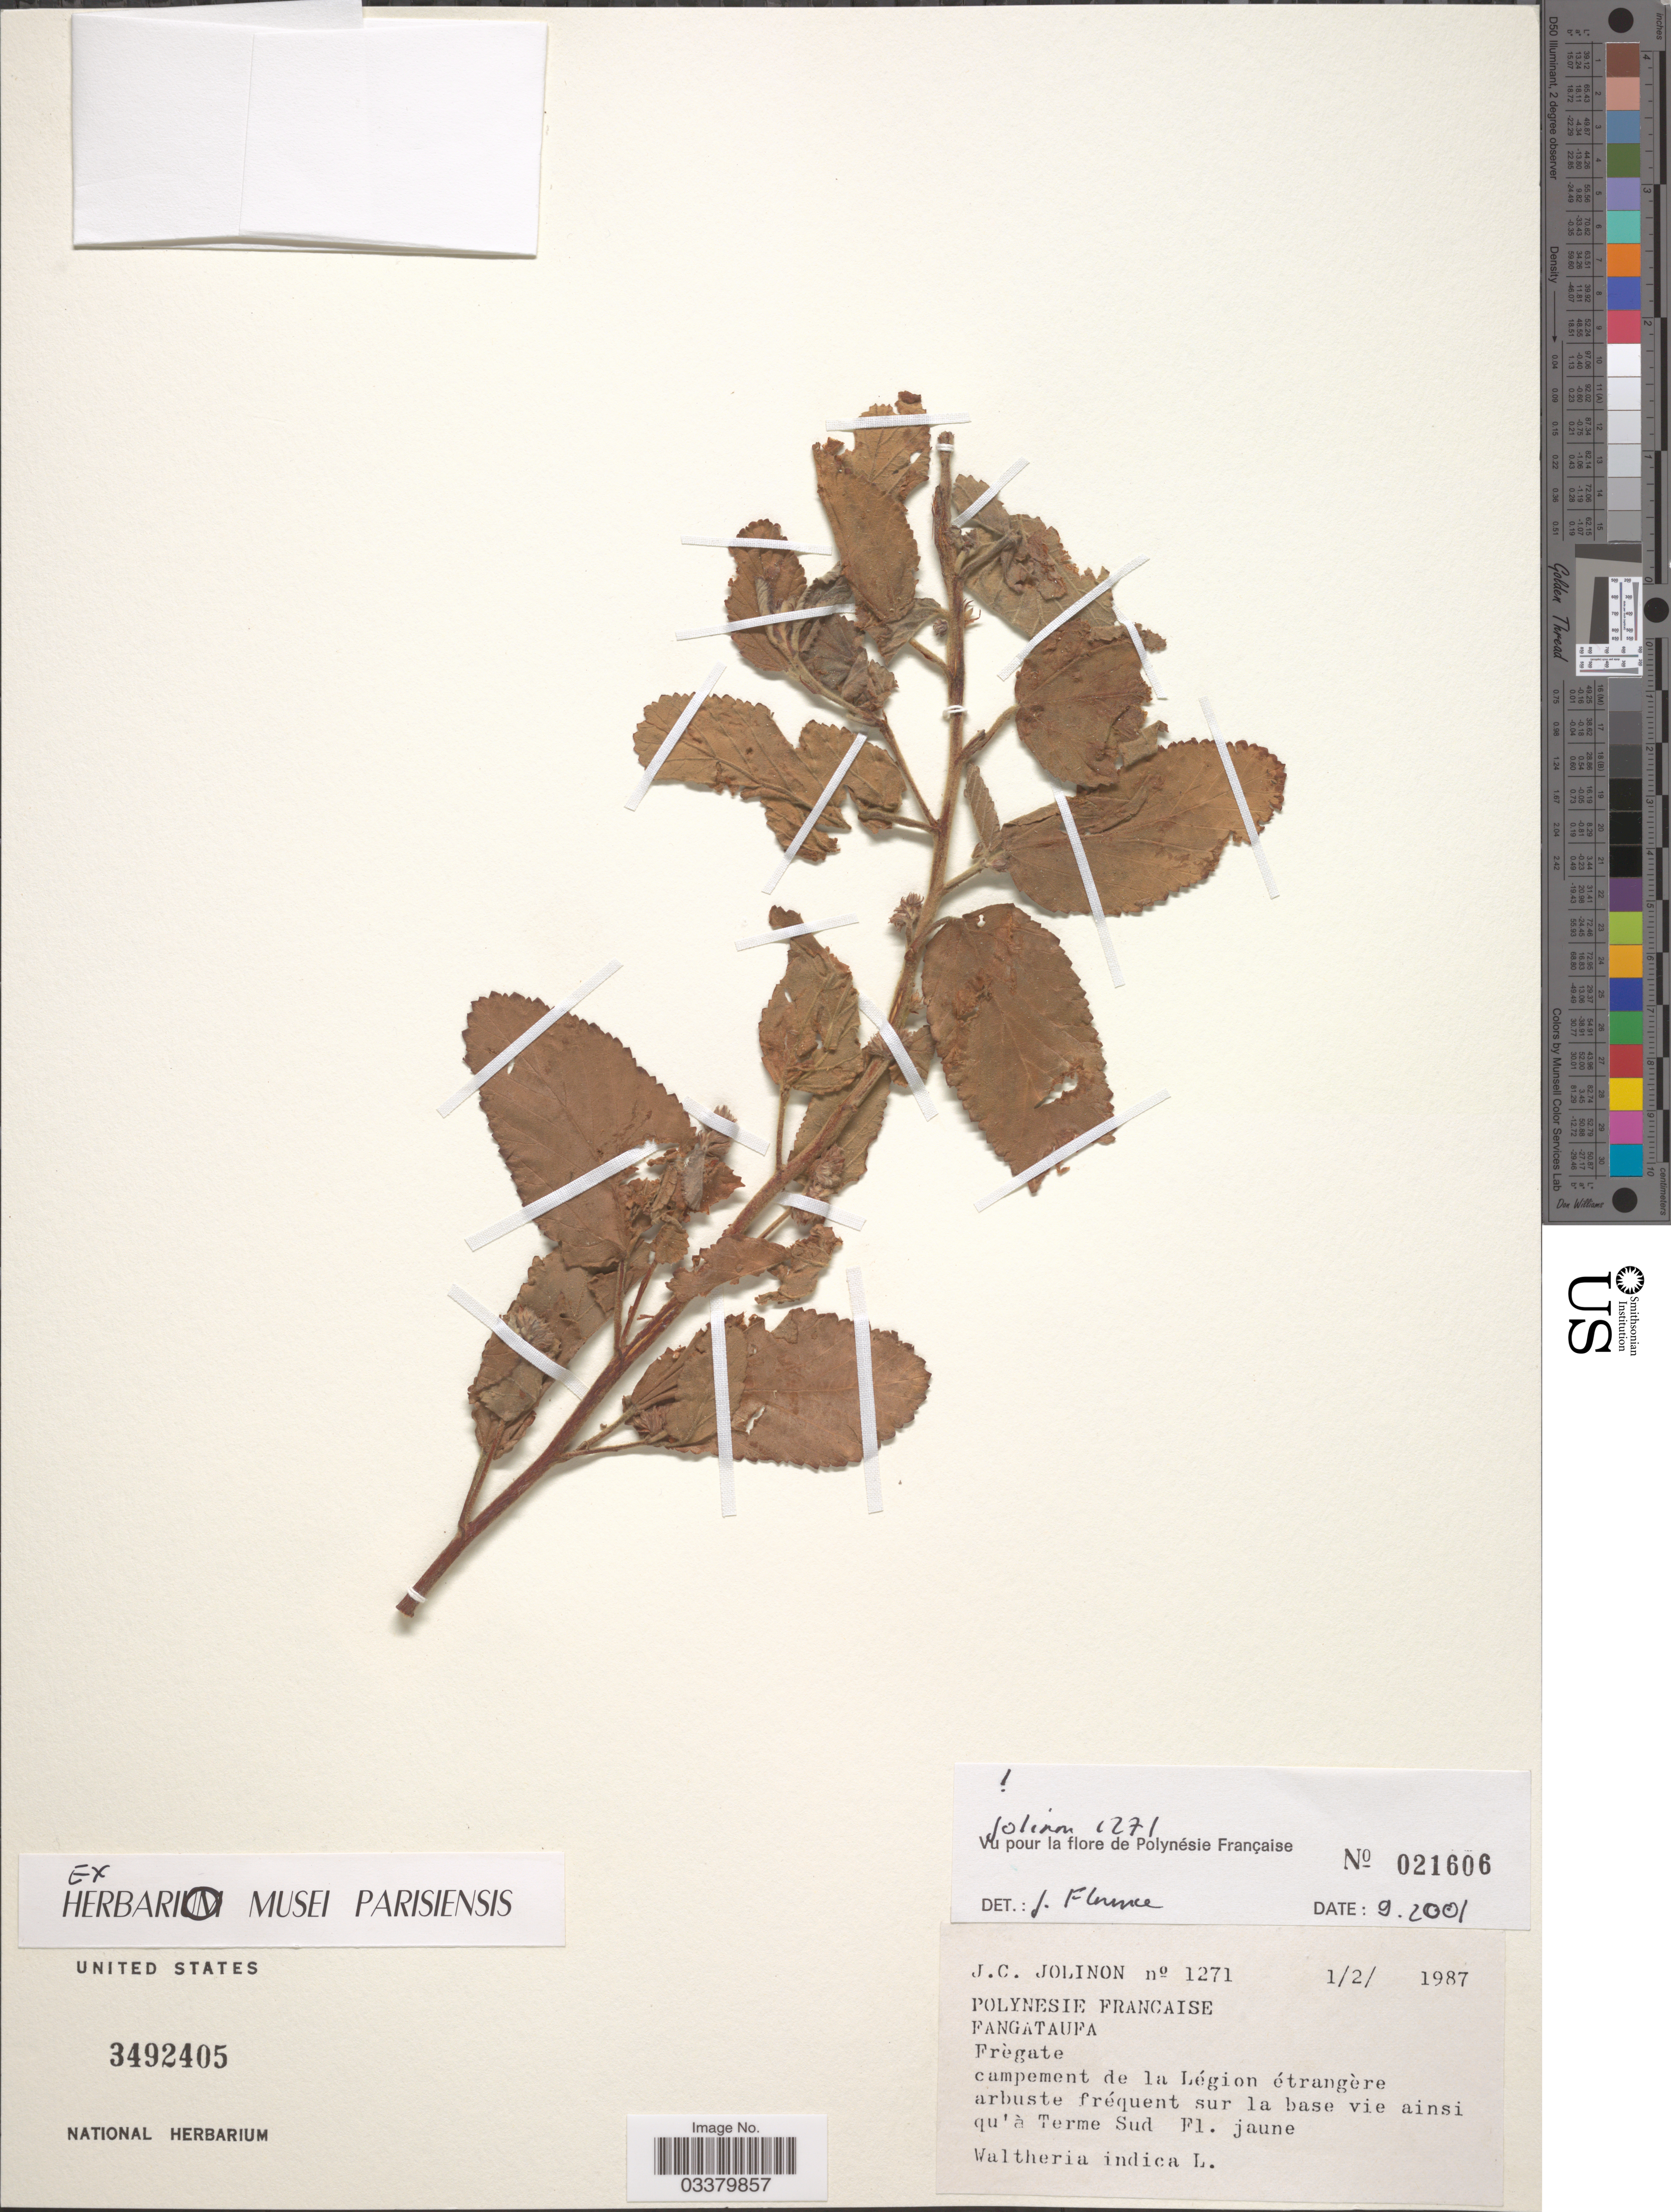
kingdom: Plantae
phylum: Tracheophyta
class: Magnoliopsida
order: Malvales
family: Malvaceae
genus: Waltheria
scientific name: Waltheria indica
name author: L.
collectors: J. Jolinon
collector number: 1271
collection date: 1987-02-01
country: French Polynesia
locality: Fangataufa, Frègate, campement de la Légion étrangère arbuste fréquent sur la base vie ainsi qu'à Terme Sud.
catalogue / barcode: US 3492405